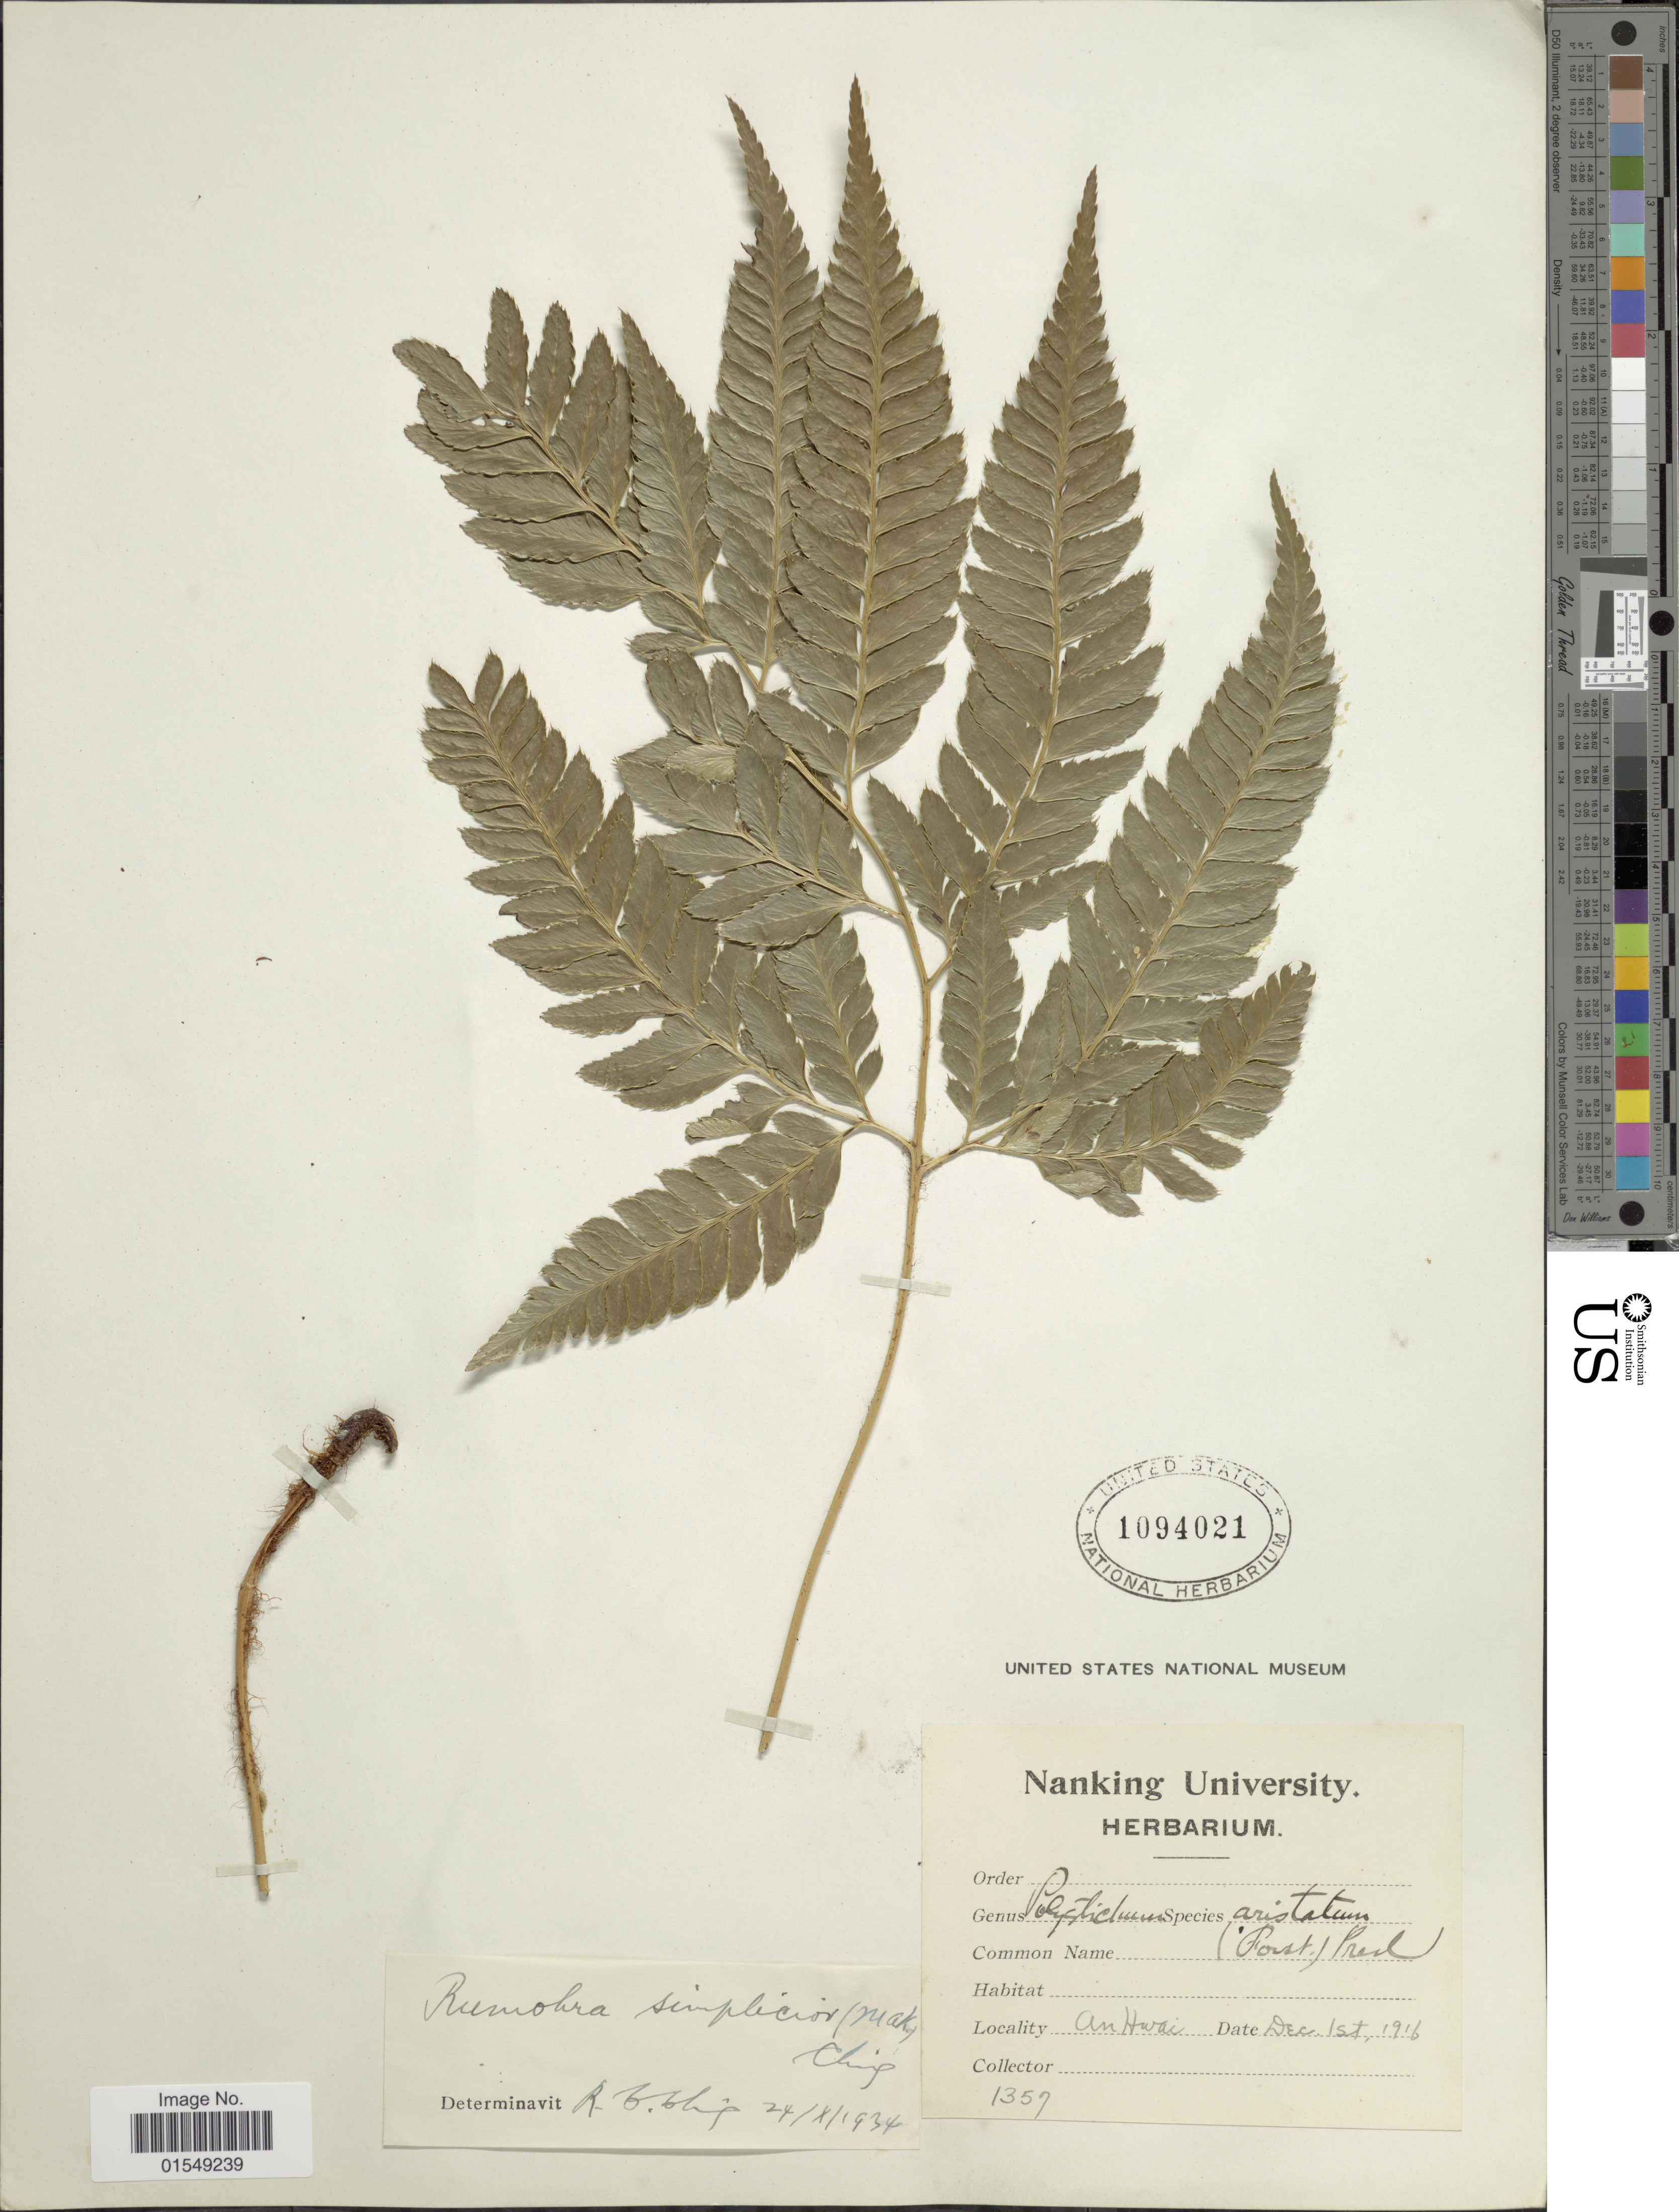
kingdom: Plantae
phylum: Tracheophyta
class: Polypodiopsida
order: Polypodiales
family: Dryopteridaceae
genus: Arachniodes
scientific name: Arachniodes simplicior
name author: (Makino) Ohwi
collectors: Nanking University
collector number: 1357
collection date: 1916-12-01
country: China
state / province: Anhui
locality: Anhwei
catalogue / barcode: US 1094021